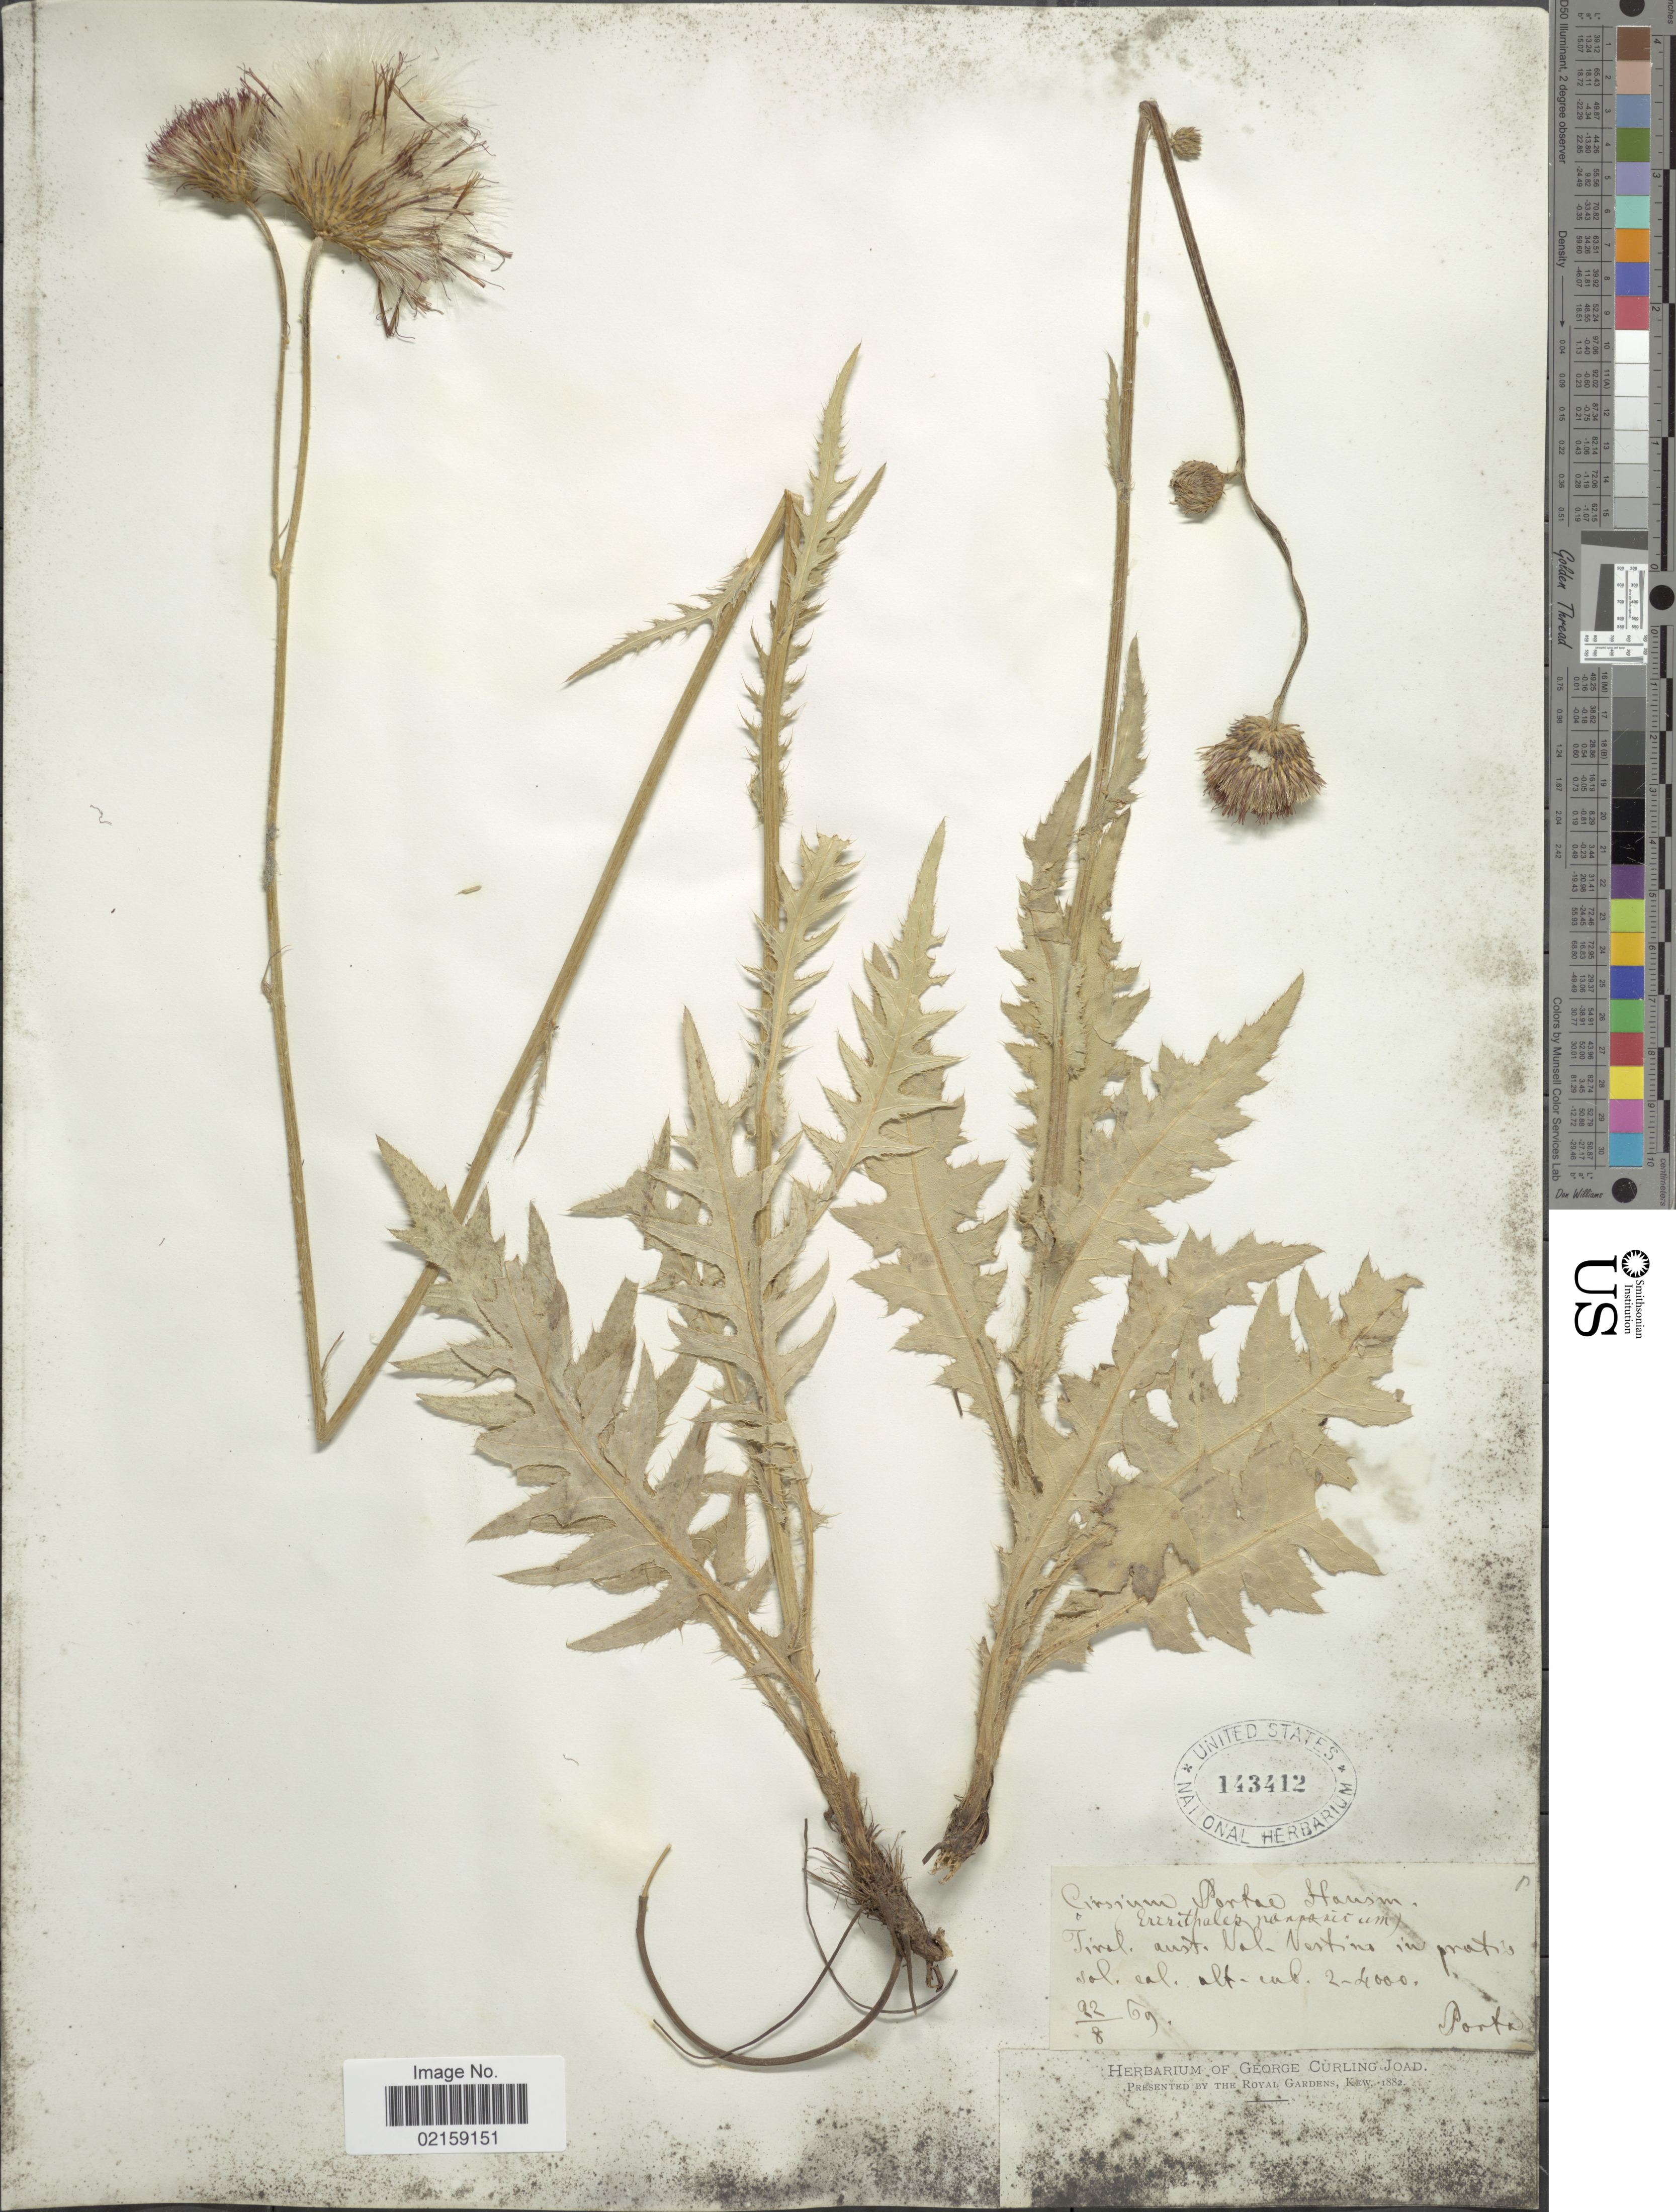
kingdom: Plantae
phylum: Tracheophyta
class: Magnoliopsida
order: Asterales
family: Asteraceae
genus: Cirsium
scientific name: Cirsium linkianum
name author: M. Loehr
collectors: -- Porta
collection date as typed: Transcribed d/m/y: 22/8/69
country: Italy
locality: Tirol aust. Val-Vestino in pratis sol. cal.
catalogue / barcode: US 143412